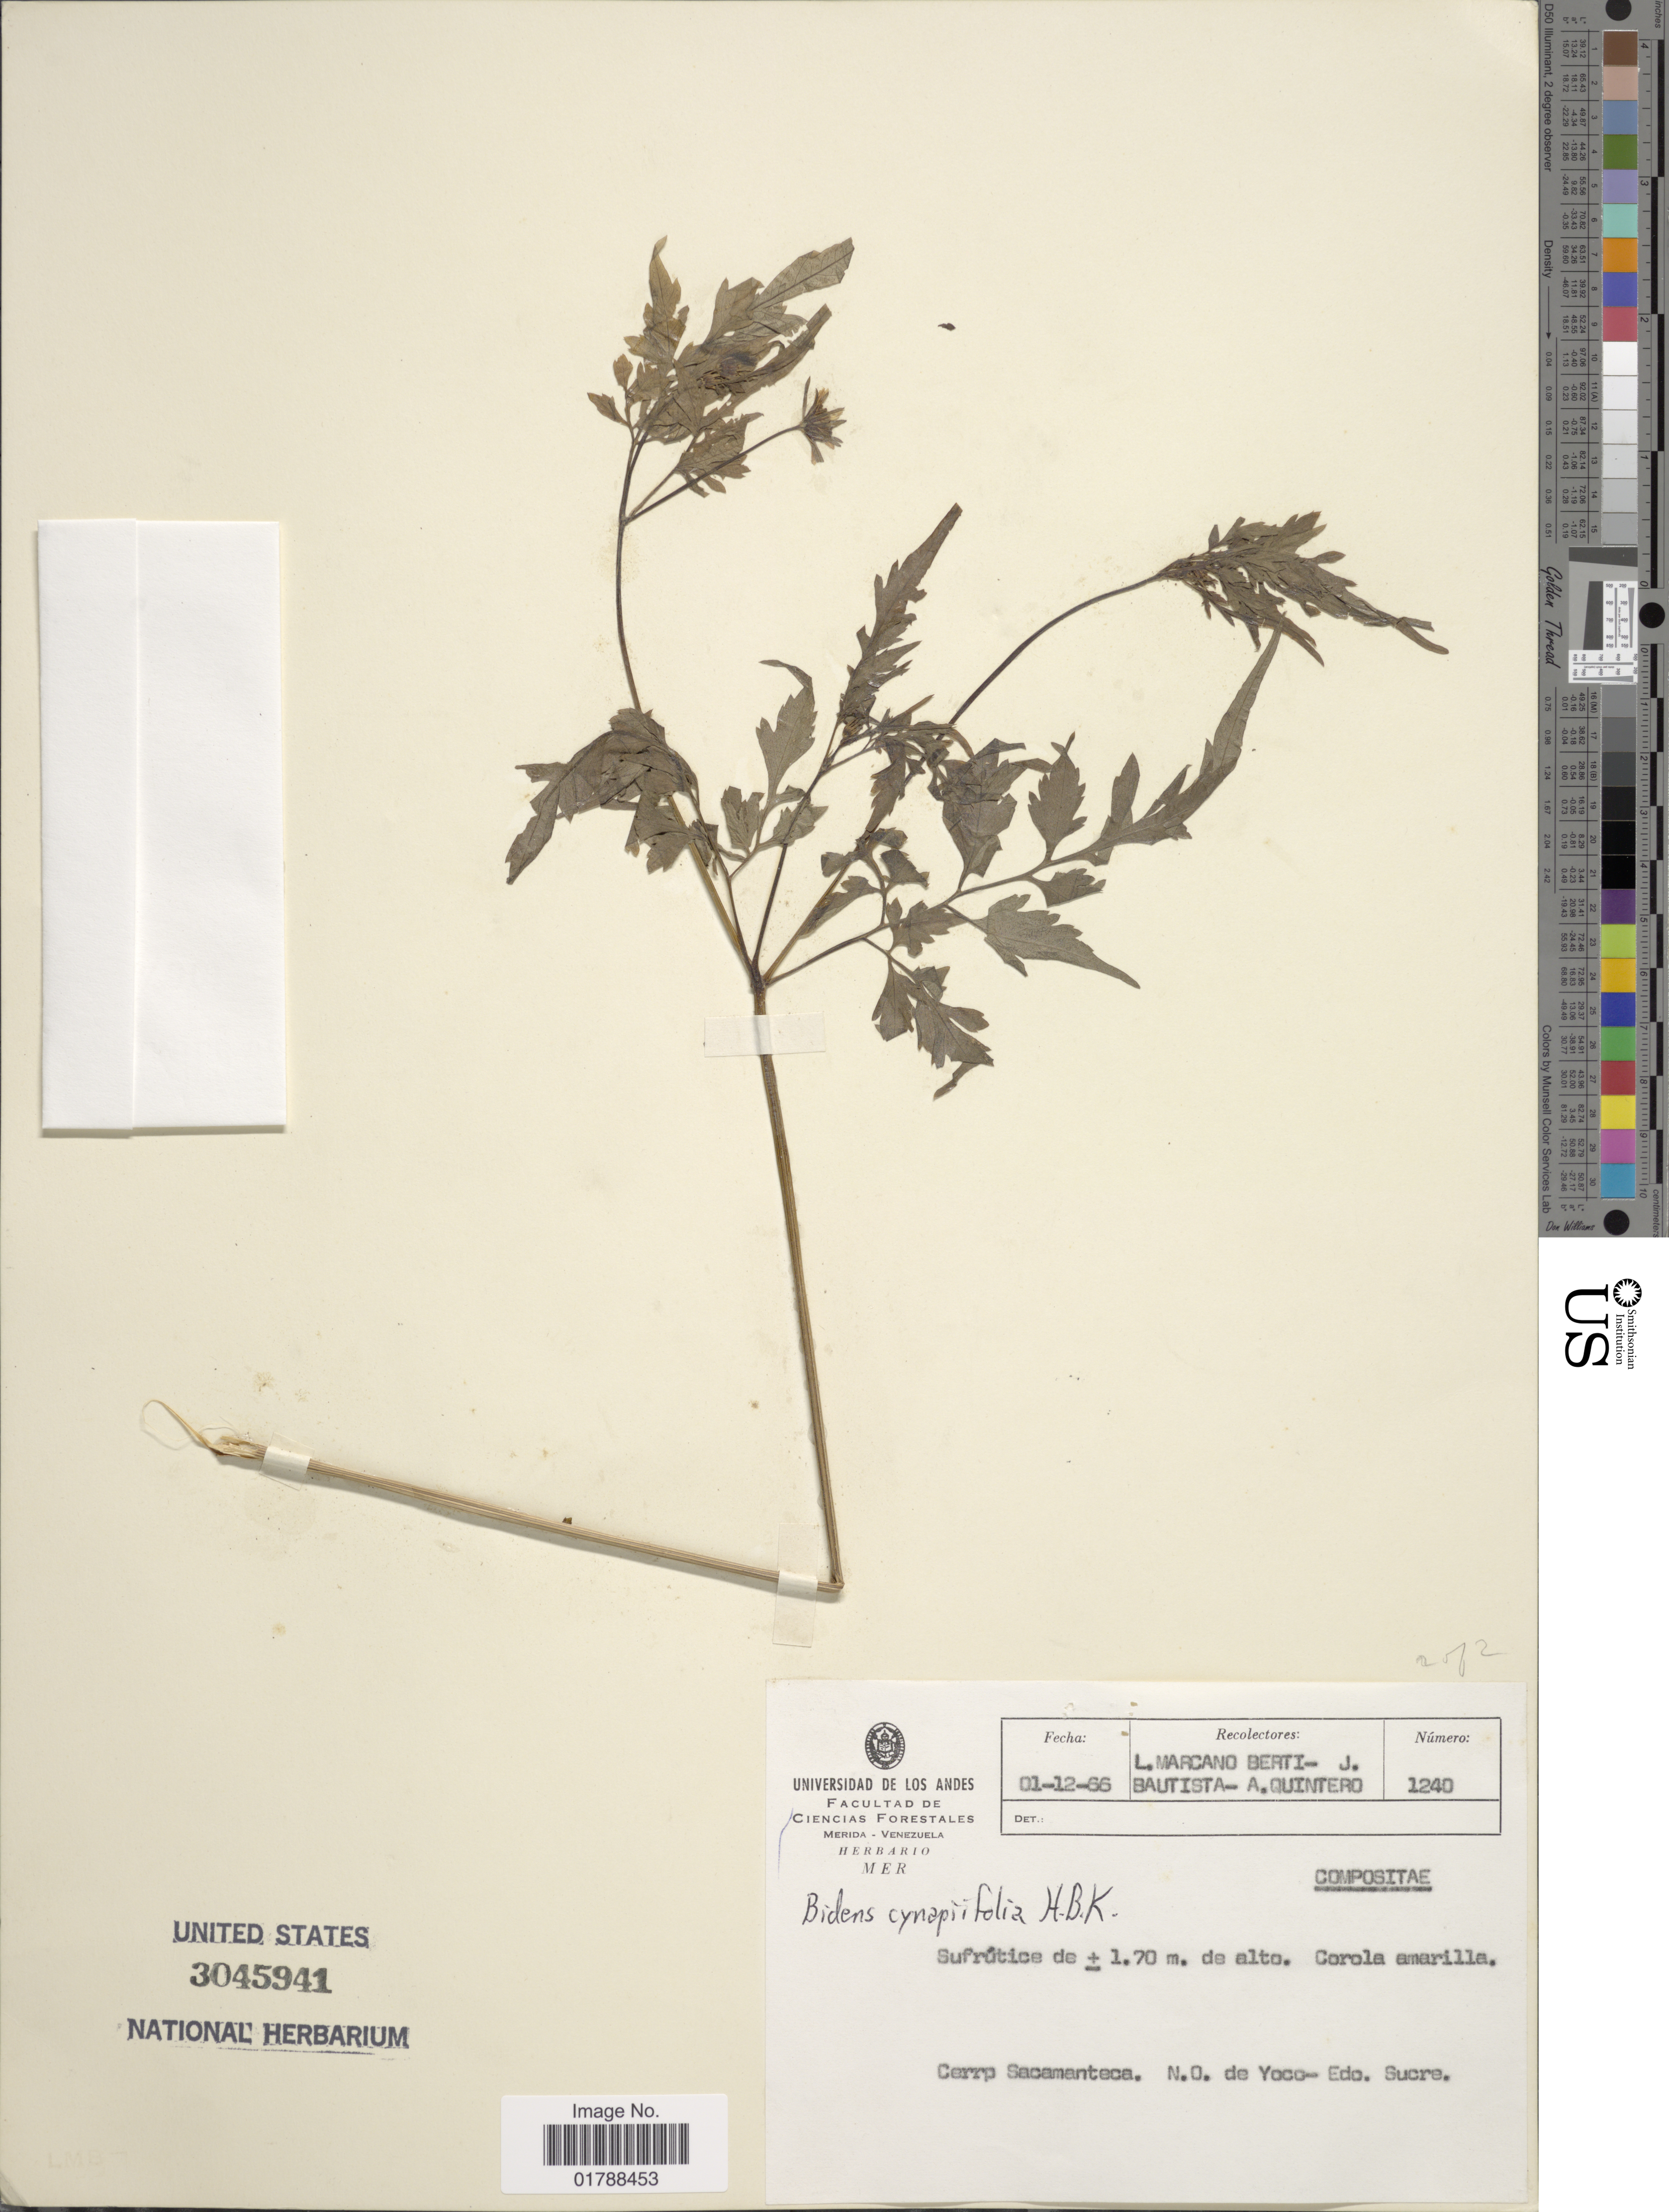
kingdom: Plantae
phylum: Tracheophyta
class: Magnoliopsida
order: Asterales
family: Asteraceae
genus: Bidens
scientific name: Bidens cynapiifolia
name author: Kunth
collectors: L. Marcano-Berti, J. A. Bautista B. & A. Quintero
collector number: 1240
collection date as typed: Transcribed d/m/y: 1/12/66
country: Venezuela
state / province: Sucre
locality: Cerro Sacamanteca. N.O. de Yoco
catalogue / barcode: US 3045941